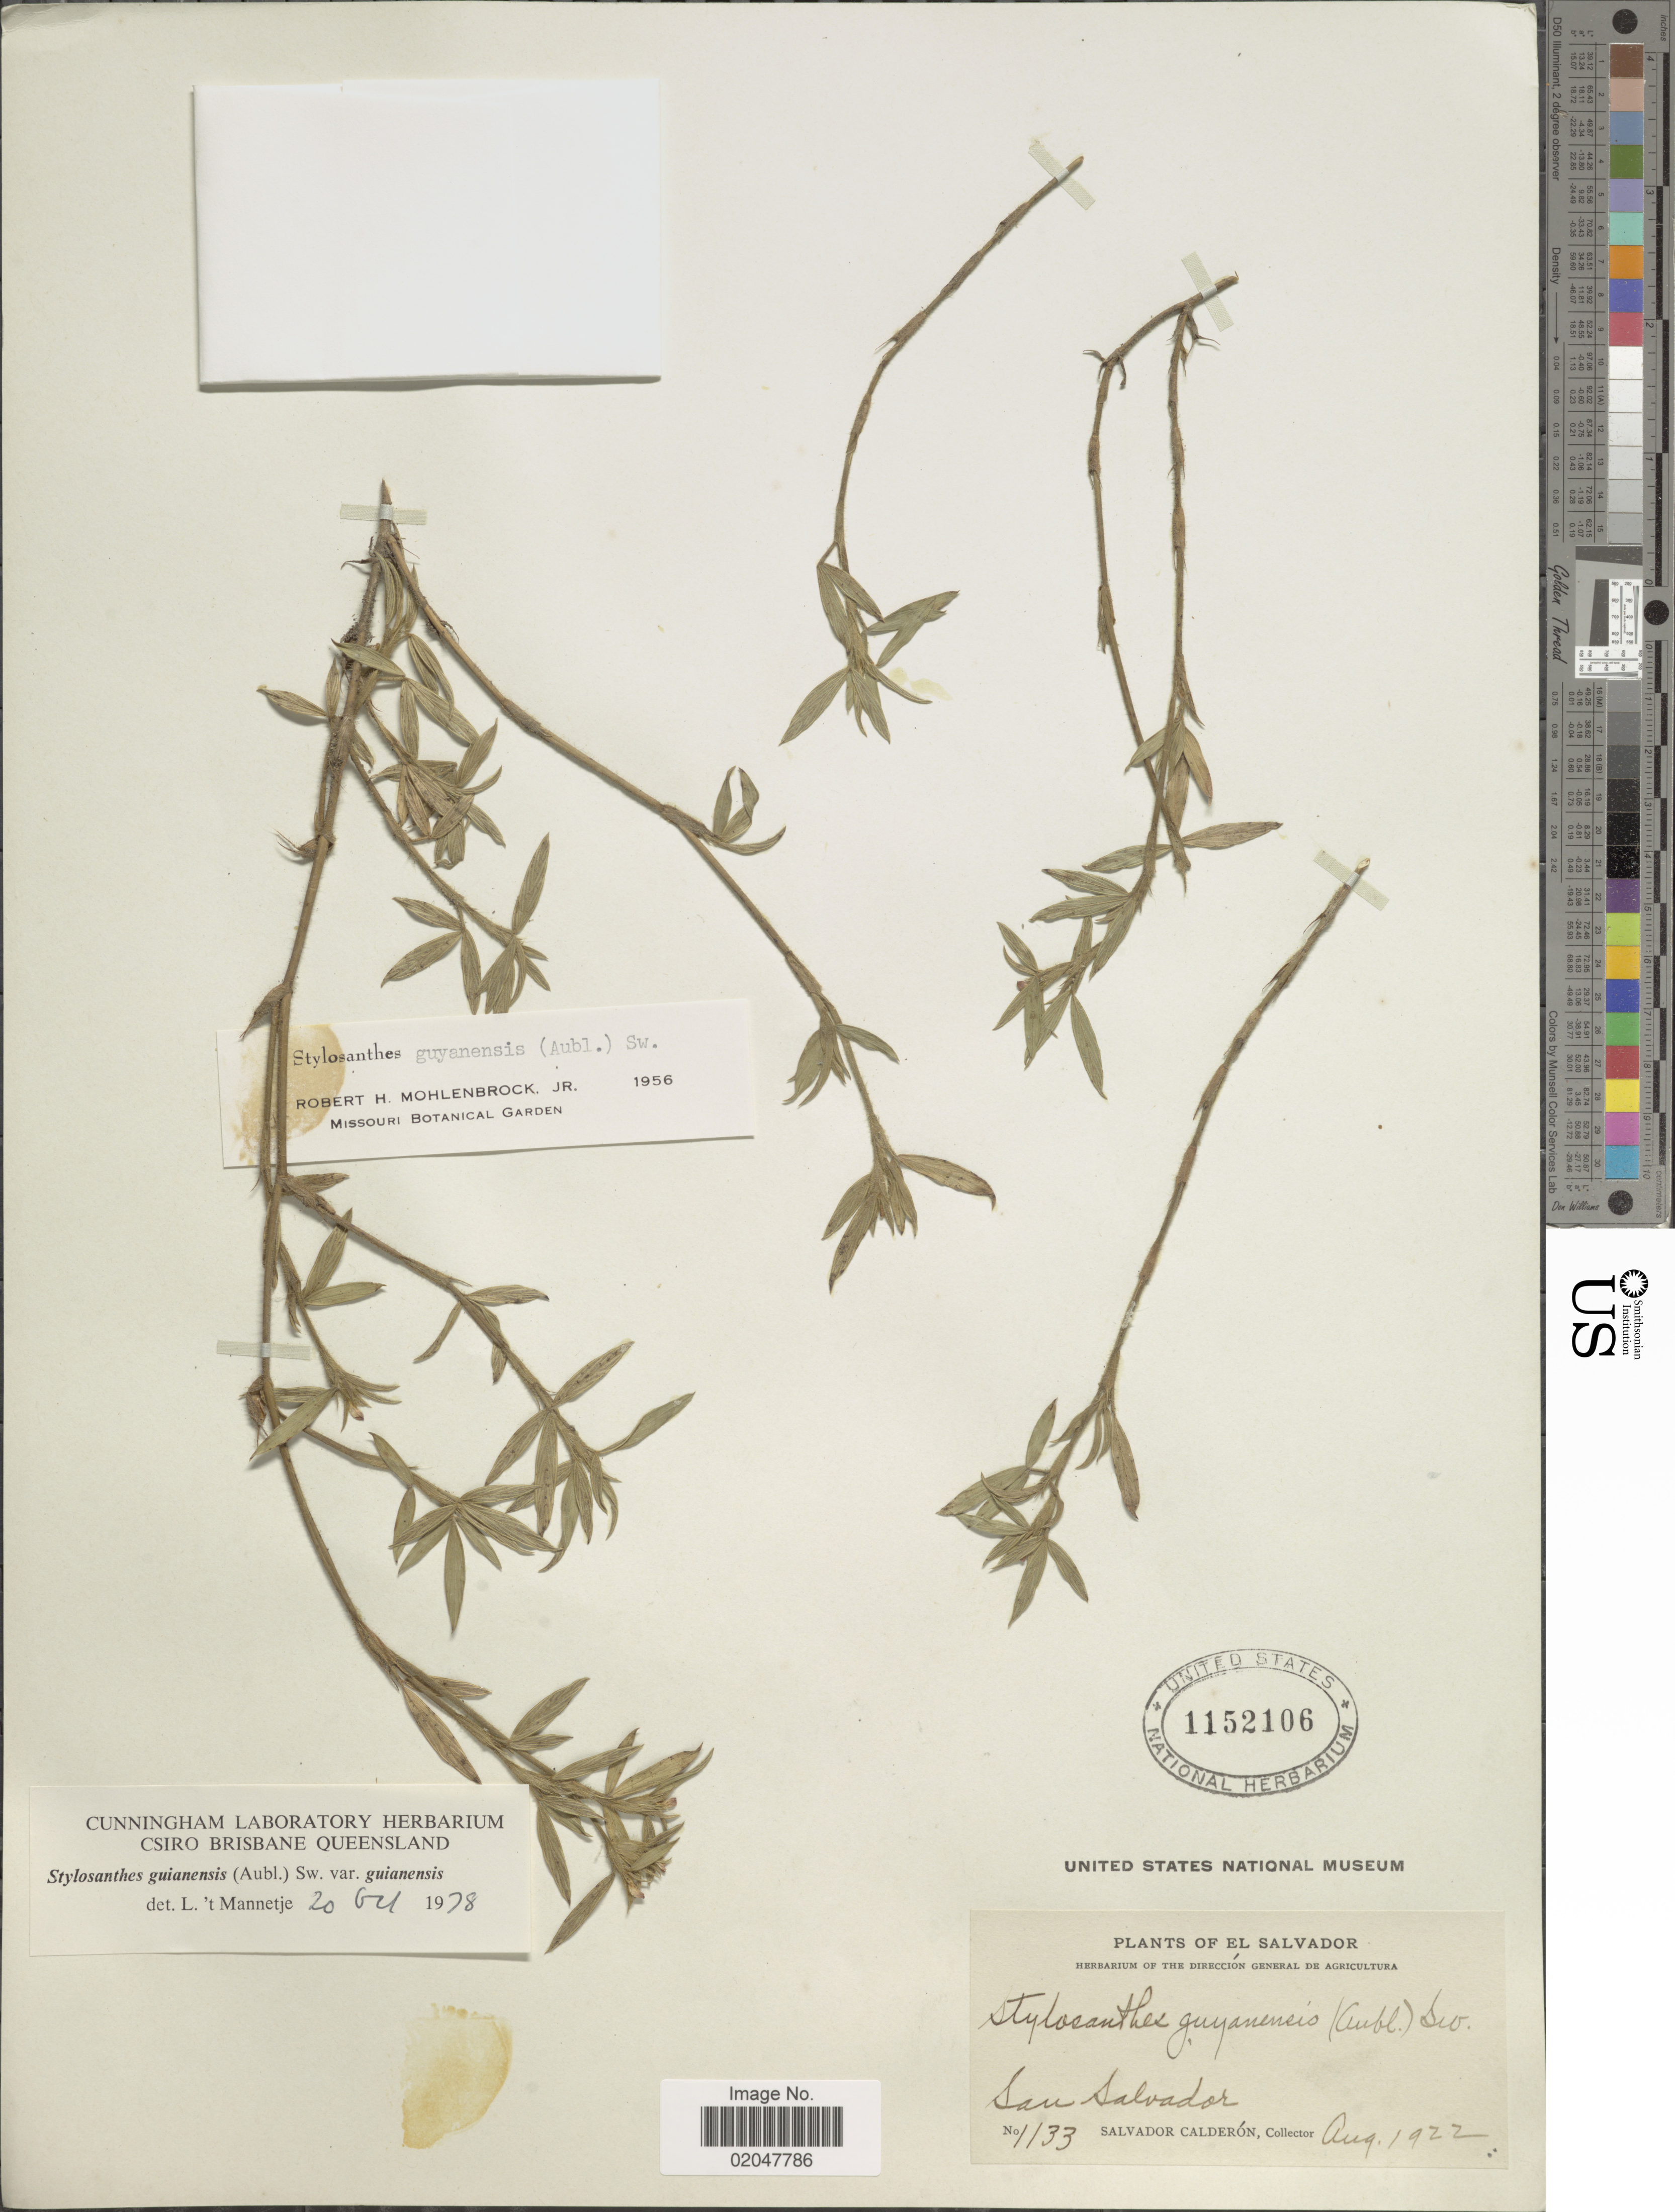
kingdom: Plantae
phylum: Tracheophyta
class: Magnoliopsida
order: Fabales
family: Fabaceae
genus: Stylosanthes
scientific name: Stylosanthes guianensis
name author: (Aubl.) Sw.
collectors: S. Calderón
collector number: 1133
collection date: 1922-08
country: El Salvador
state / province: San Salvador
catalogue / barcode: US 1152106